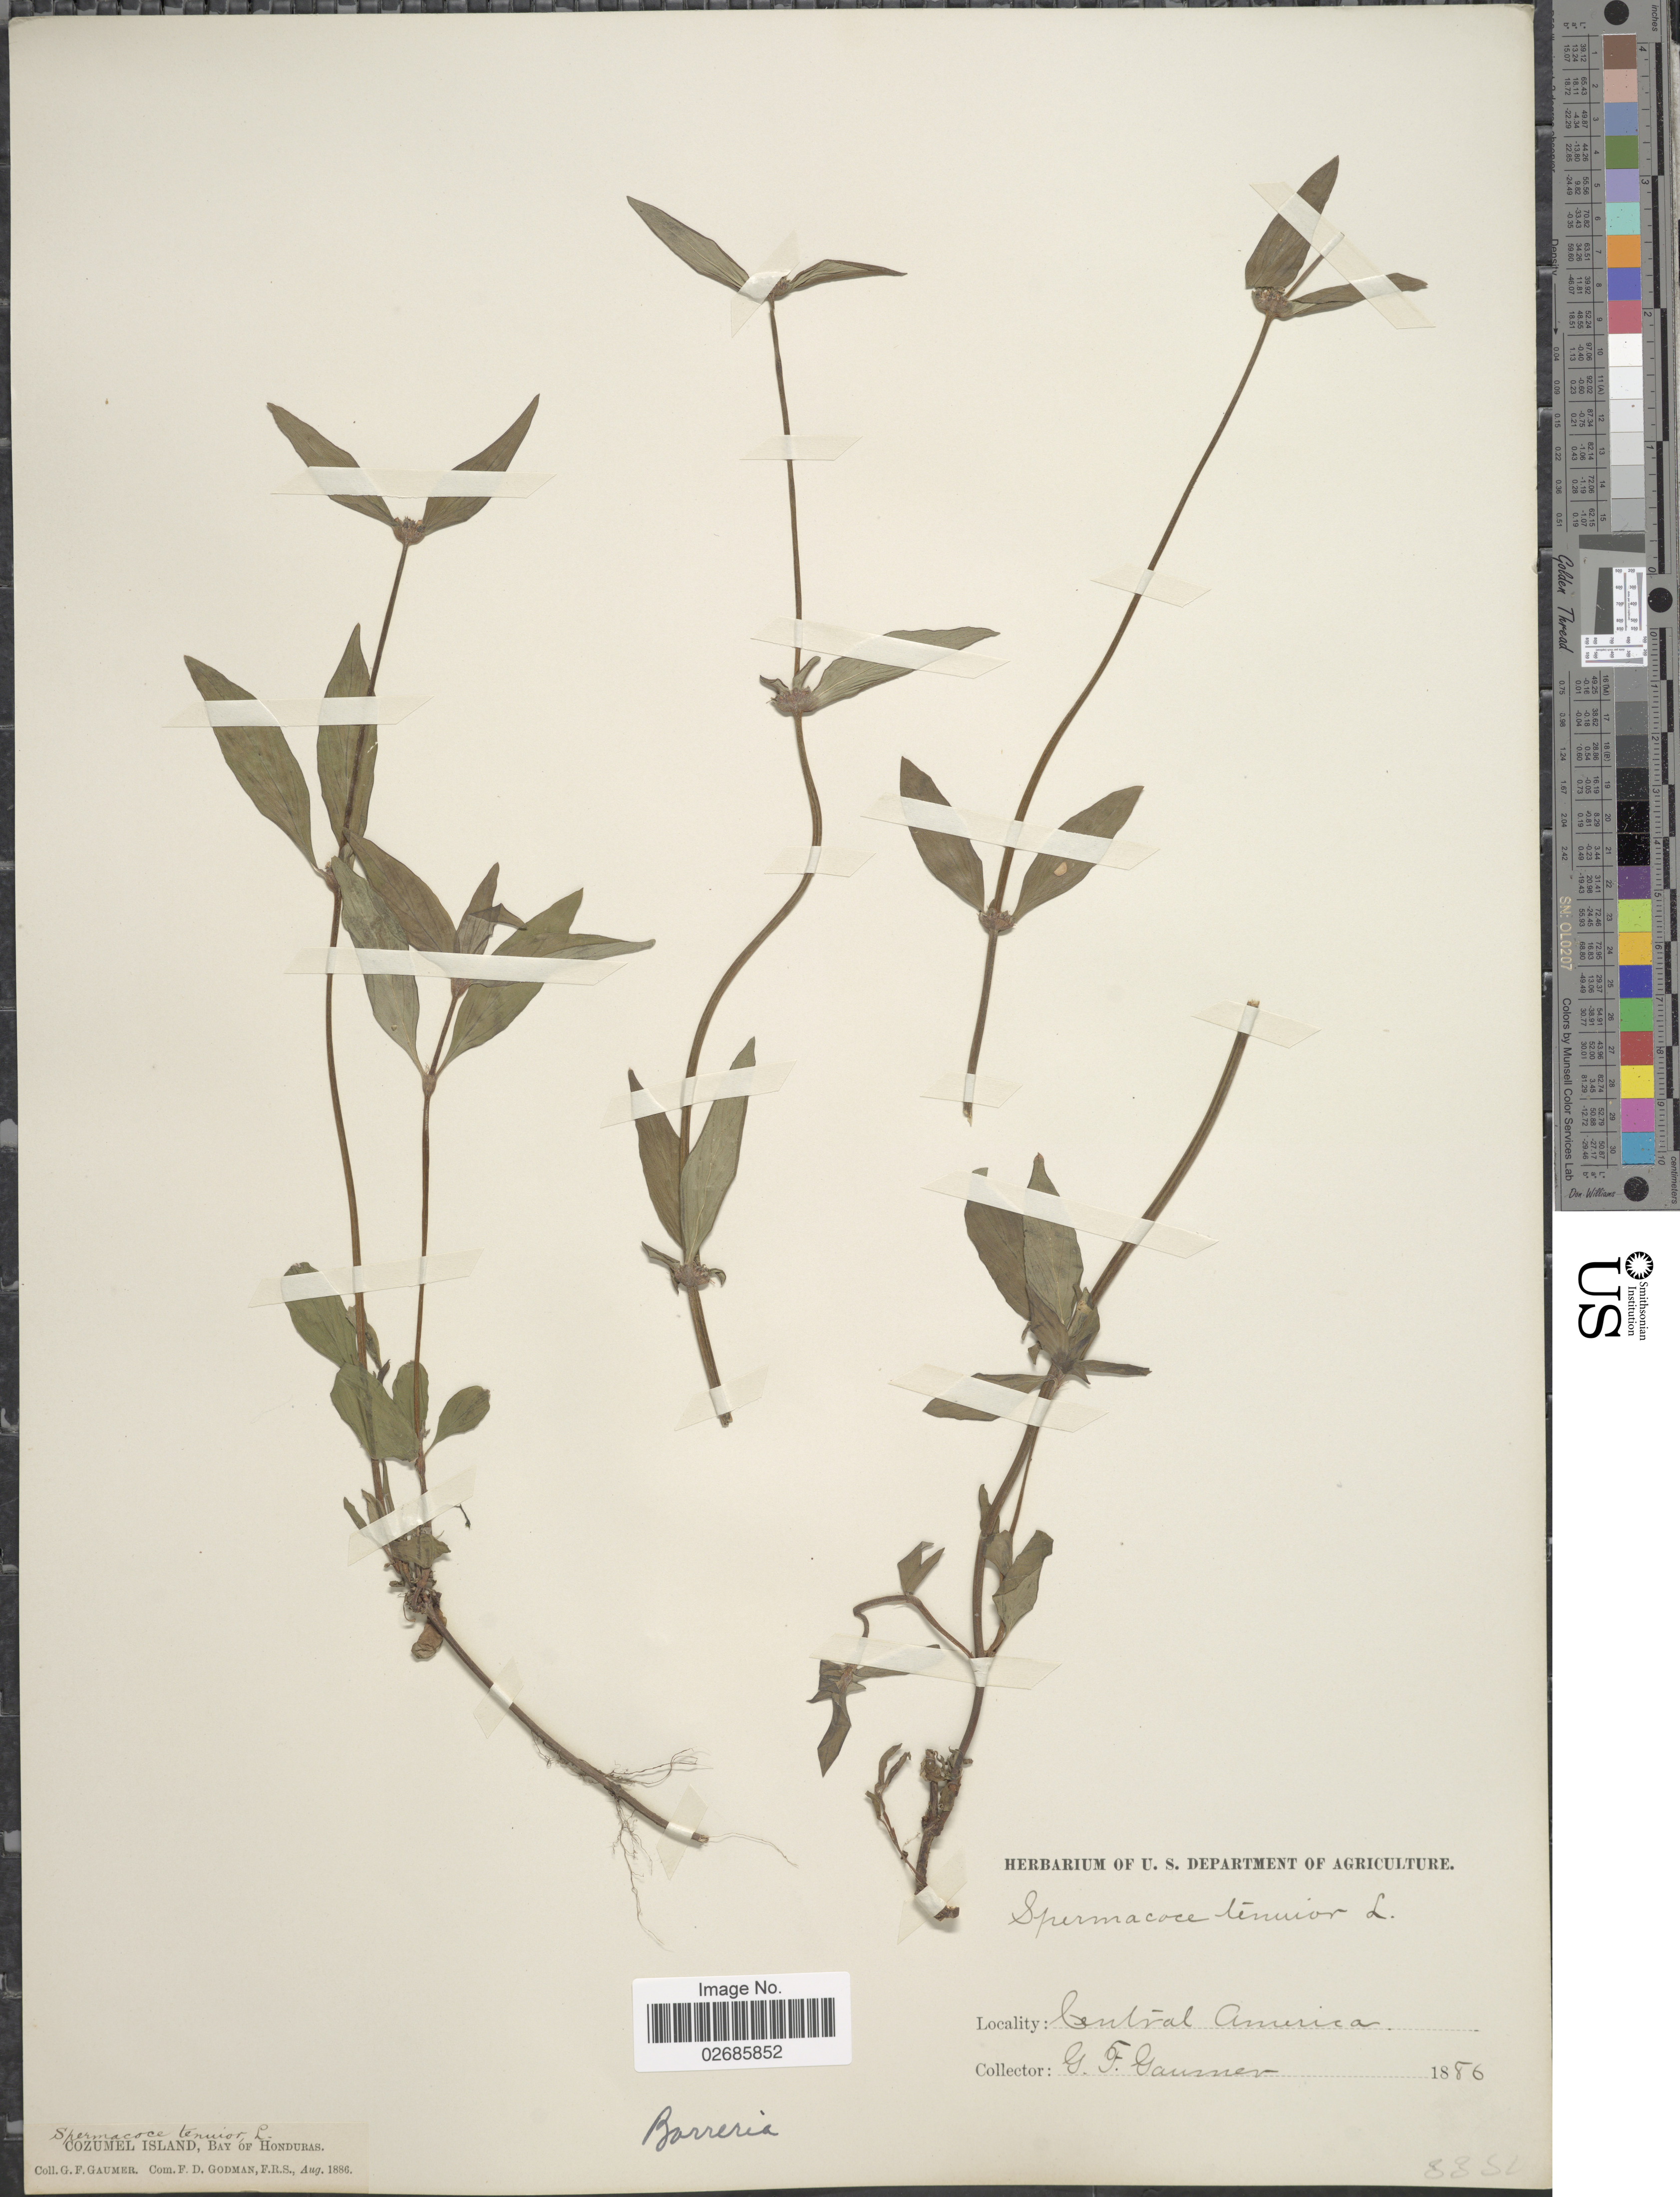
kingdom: Plantae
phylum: Tracheophyta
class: Magnoliopsida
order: Gentianales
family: Rubiaceae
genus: Borreria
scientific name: Borreria sp.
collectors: G. F. Gaumer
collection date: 1886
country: Honduras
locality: Cozumel Island, Bay of Honduras.